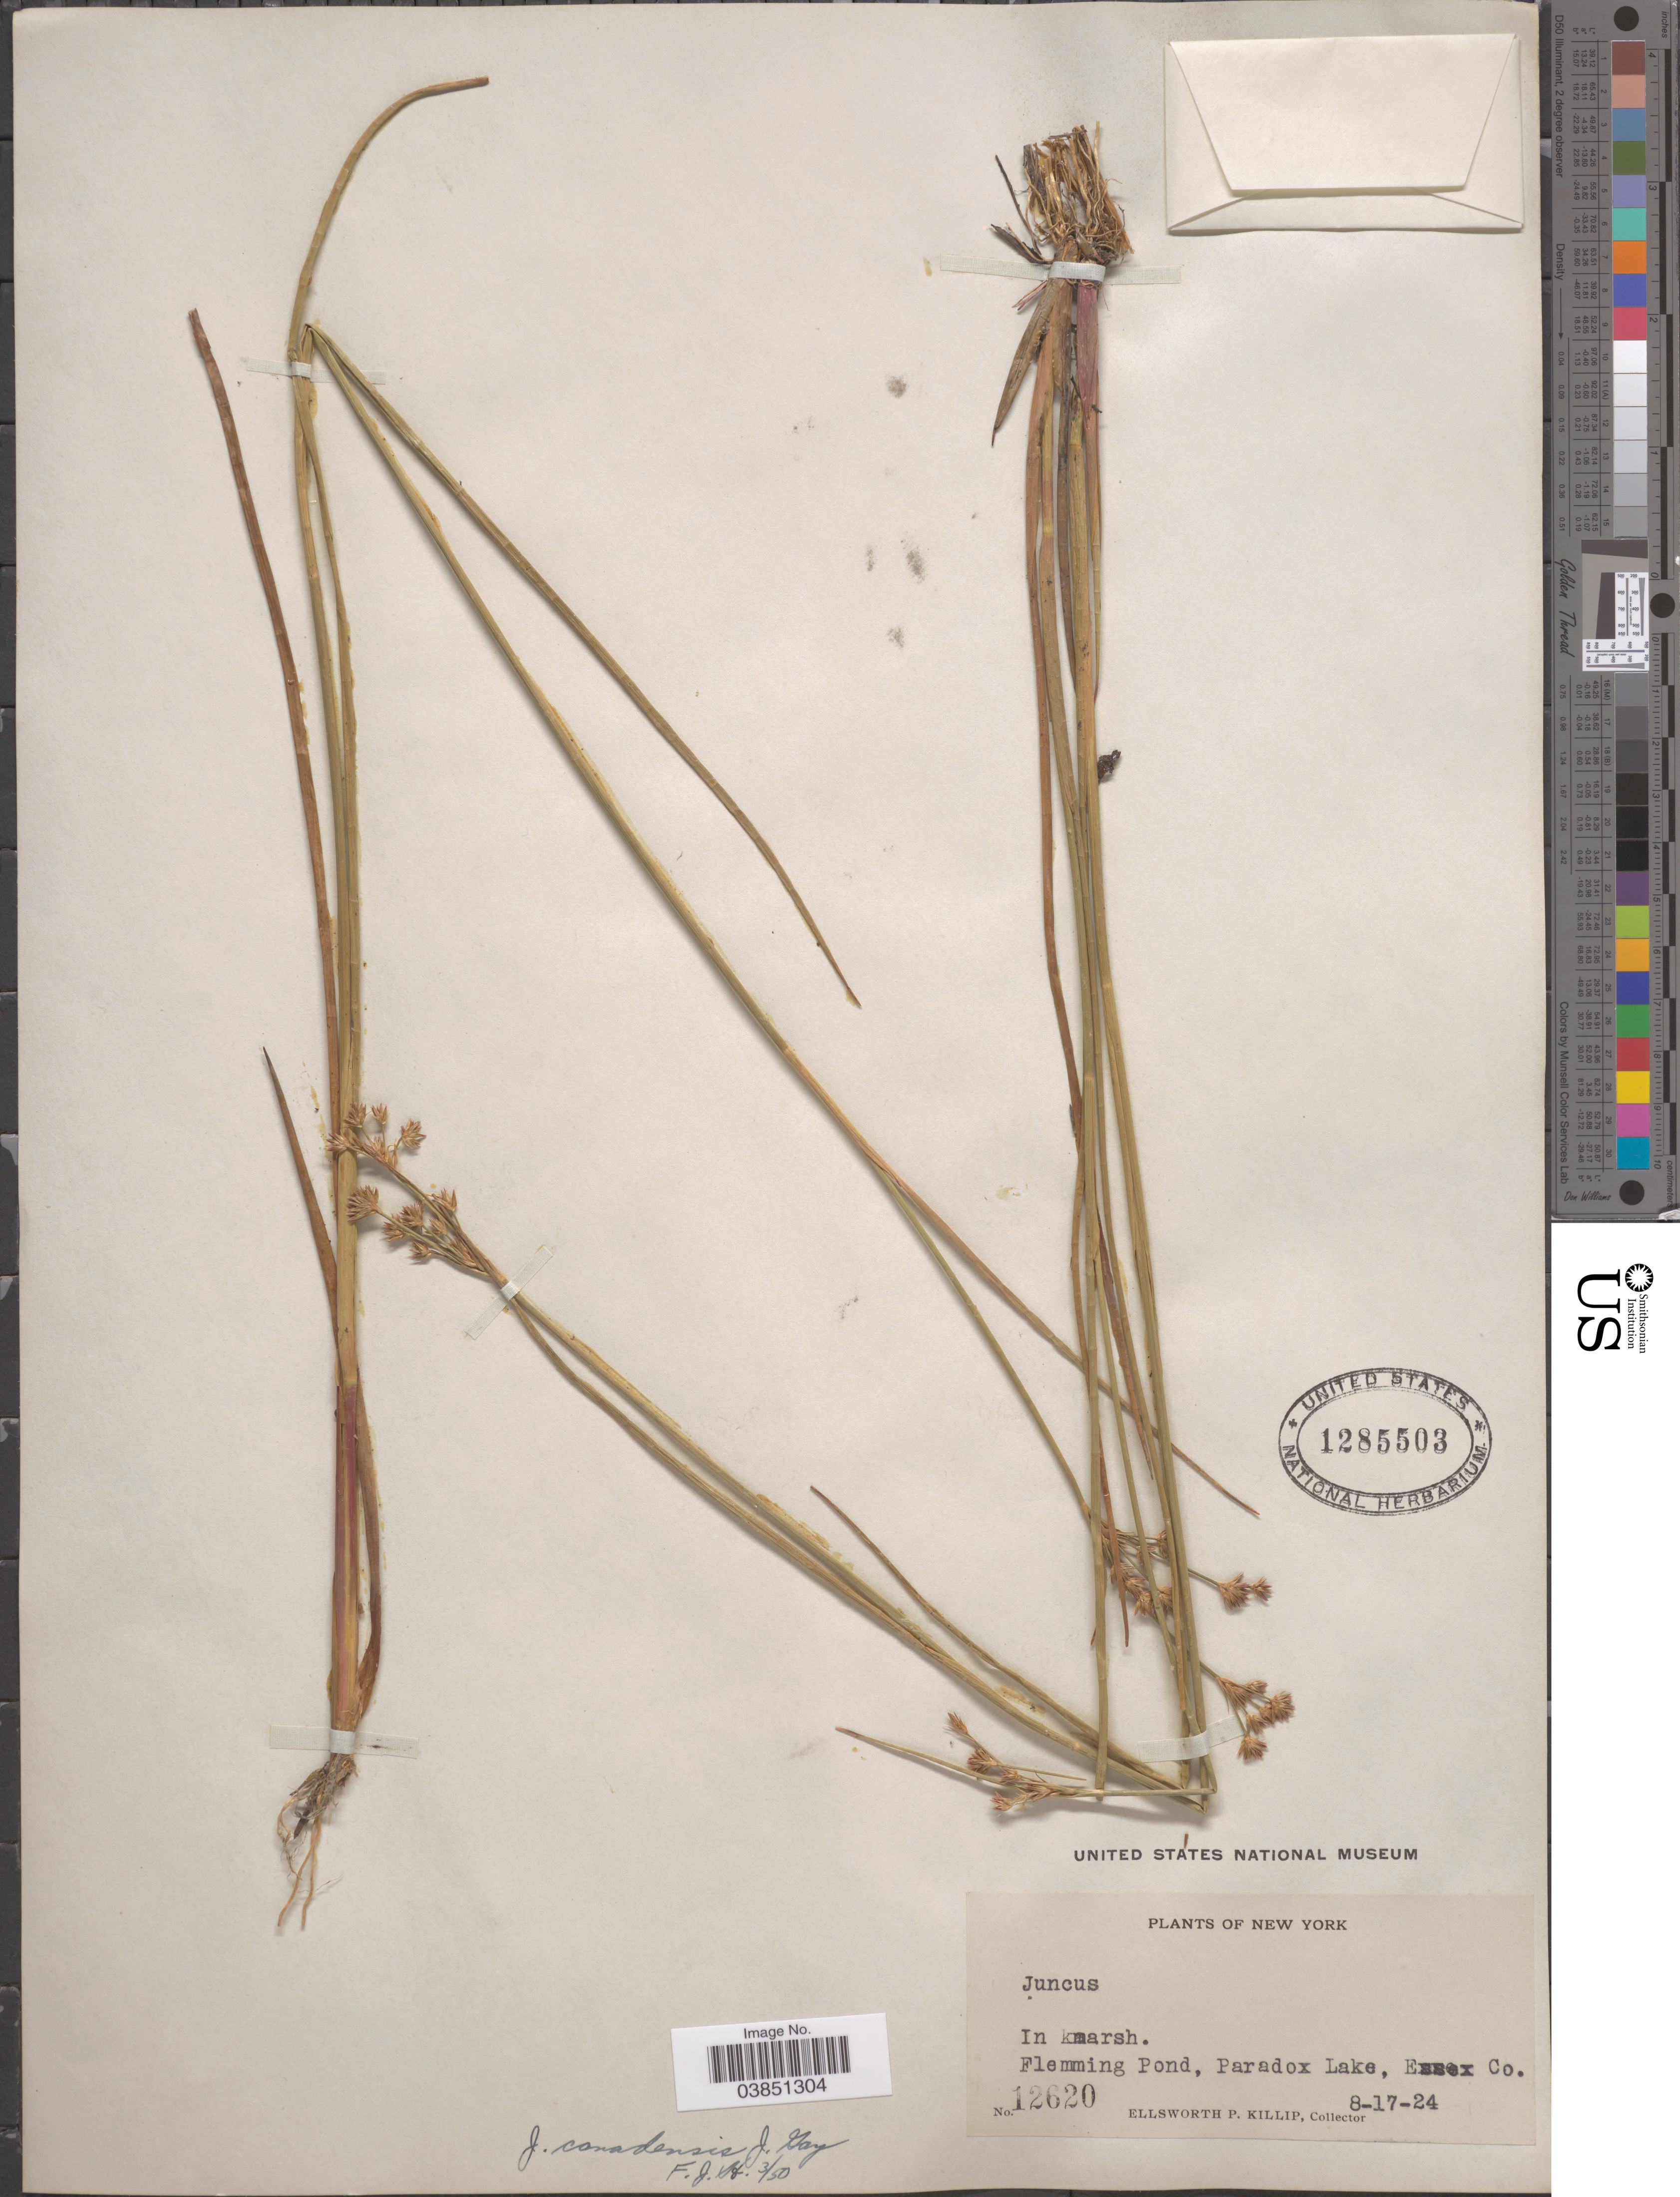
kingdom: Plantae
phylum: Tracheophyta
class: Liliopsida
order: Poales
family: Juncaceae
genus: Juncus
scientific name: Juncus canadensis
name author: J. Gay ex Laharpe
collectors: E. P. Killip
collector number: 12620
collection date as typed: Transcribed d/m/y: 17/8/24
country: United States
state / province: New York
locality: Flemming Pond, Paradox Lake, Essex Co.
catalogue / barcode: US 1285503